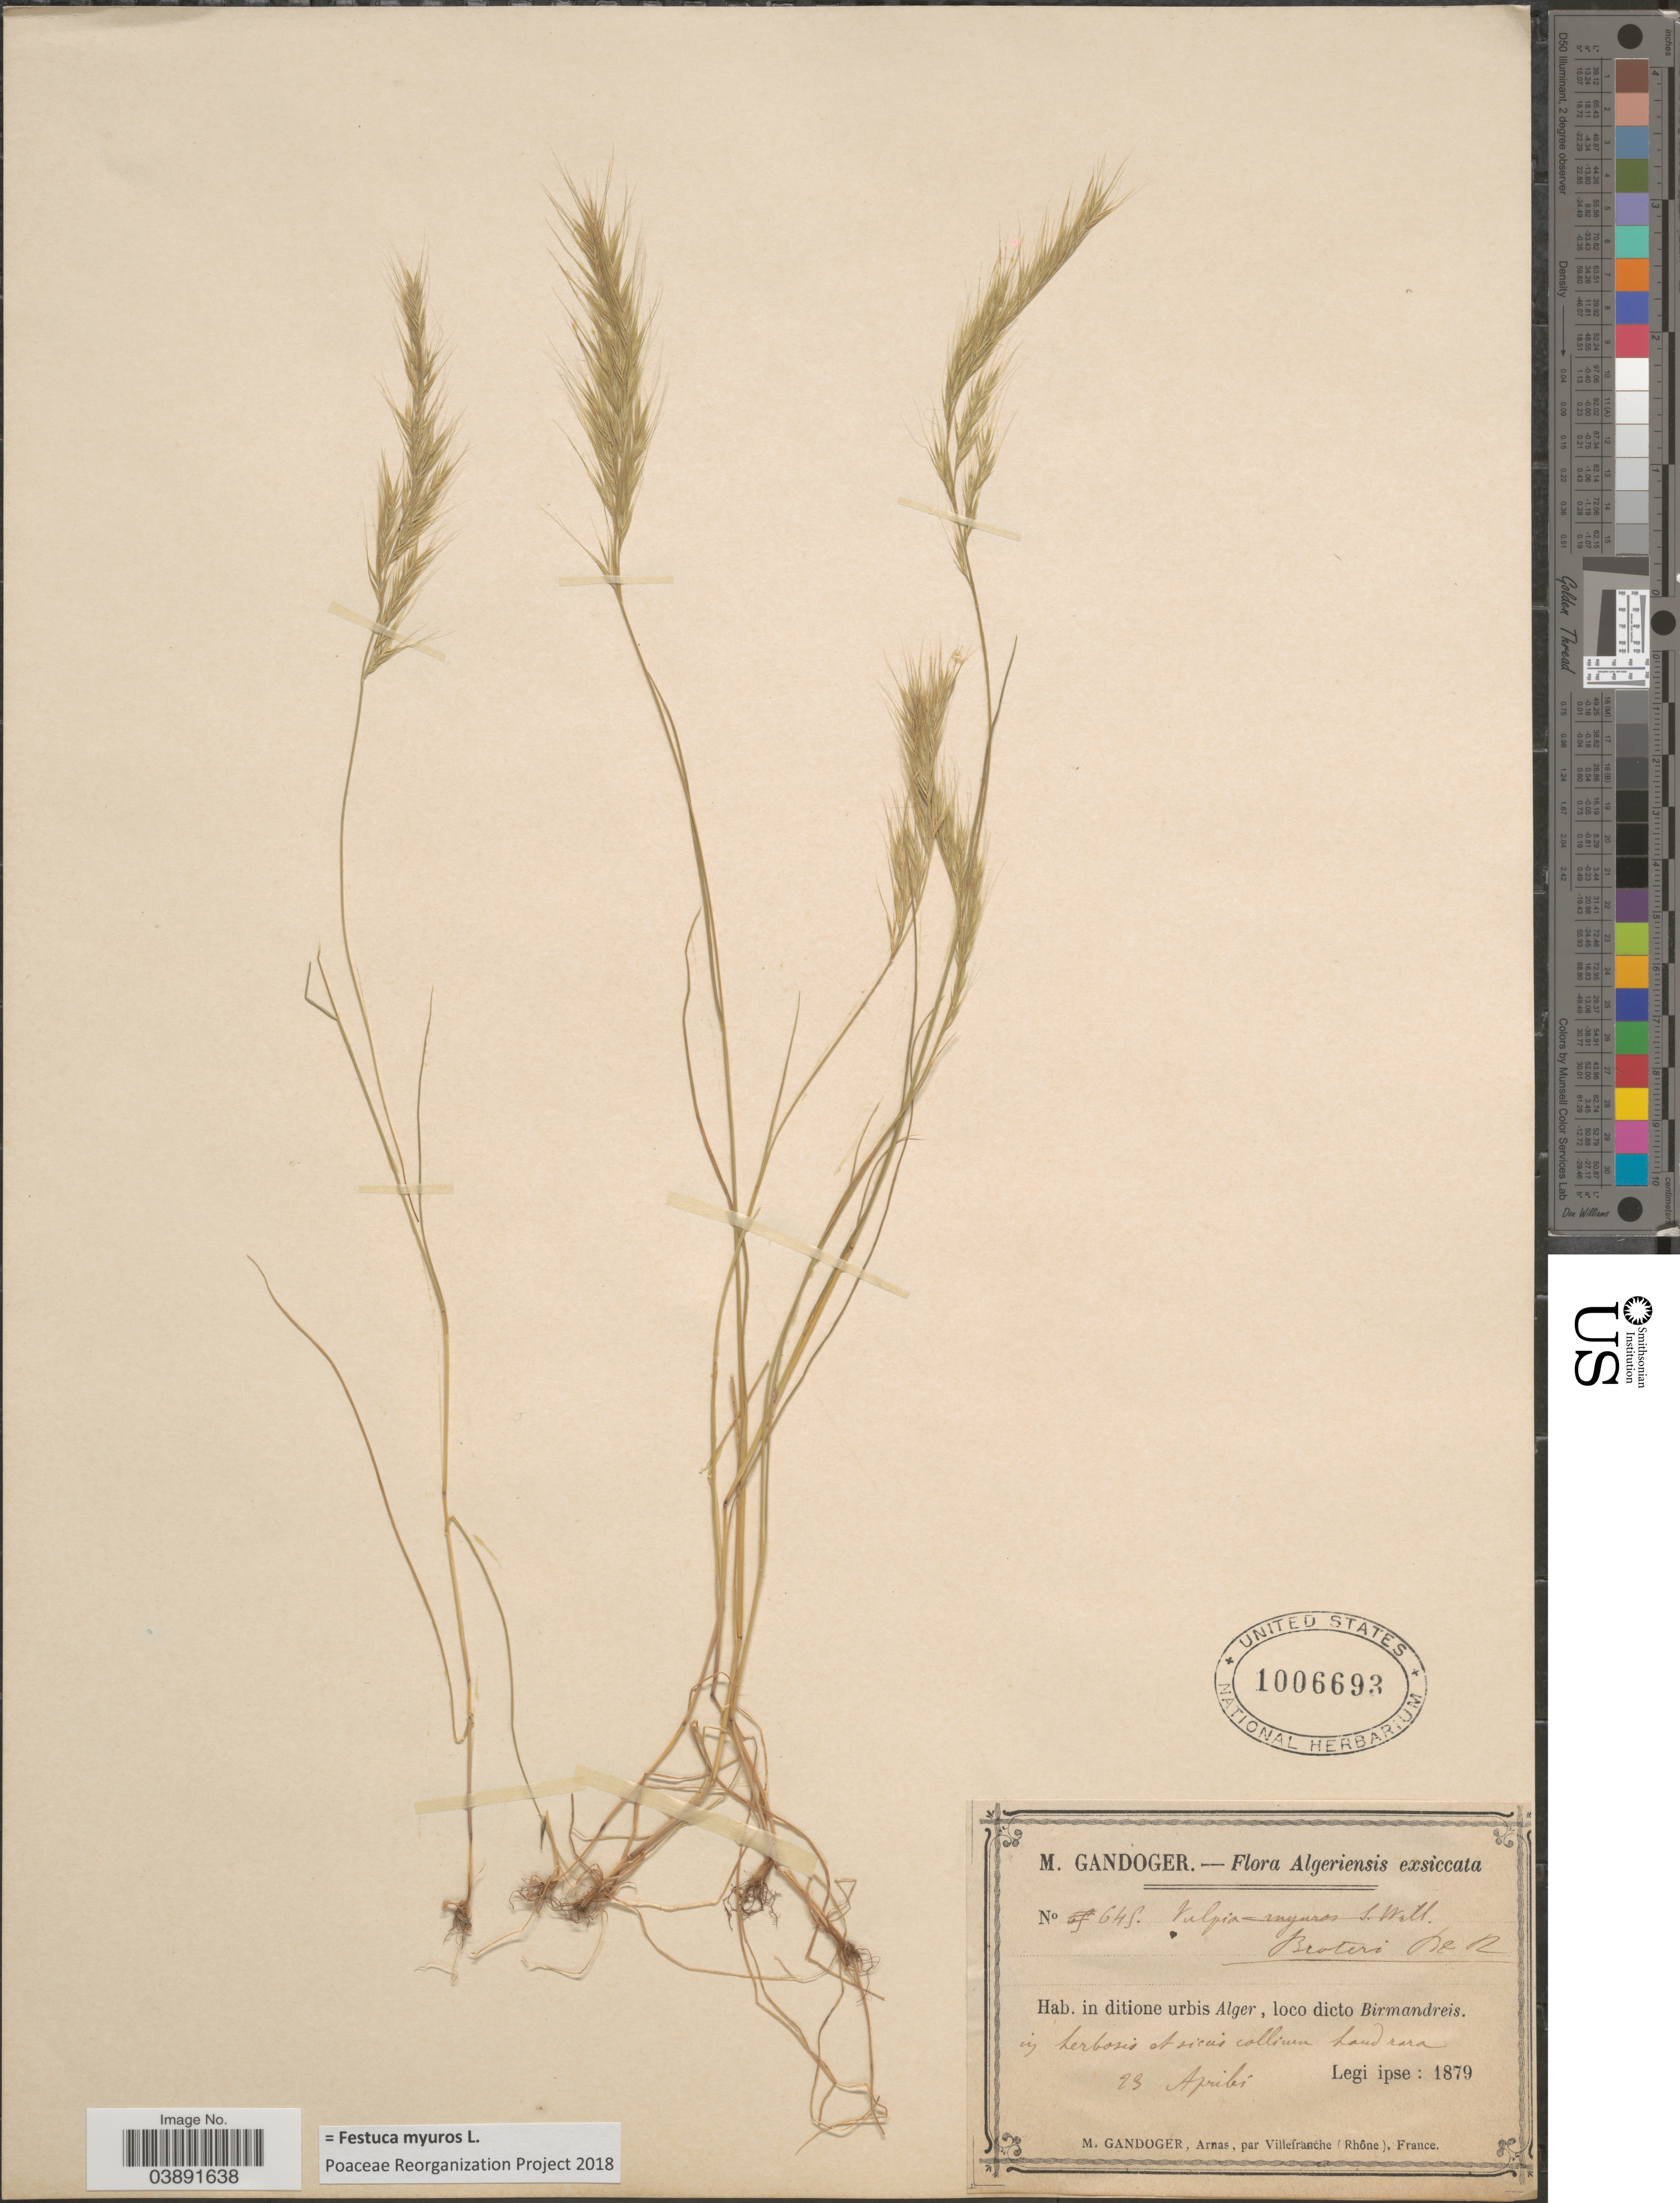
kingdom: Plantae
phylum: Tracheophyta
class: Liliopsida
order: Poales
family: Poaceae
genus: Festuca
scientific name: Festuca myuros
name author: L.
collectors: M. Gandoger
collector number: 645*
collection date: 1879-04-23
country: Algeria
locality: Algeriensis. In ditione urbis Aler, loco dicto Birmandreis. In herbosis et siccis collium Land rara.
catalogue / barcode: US 1006693